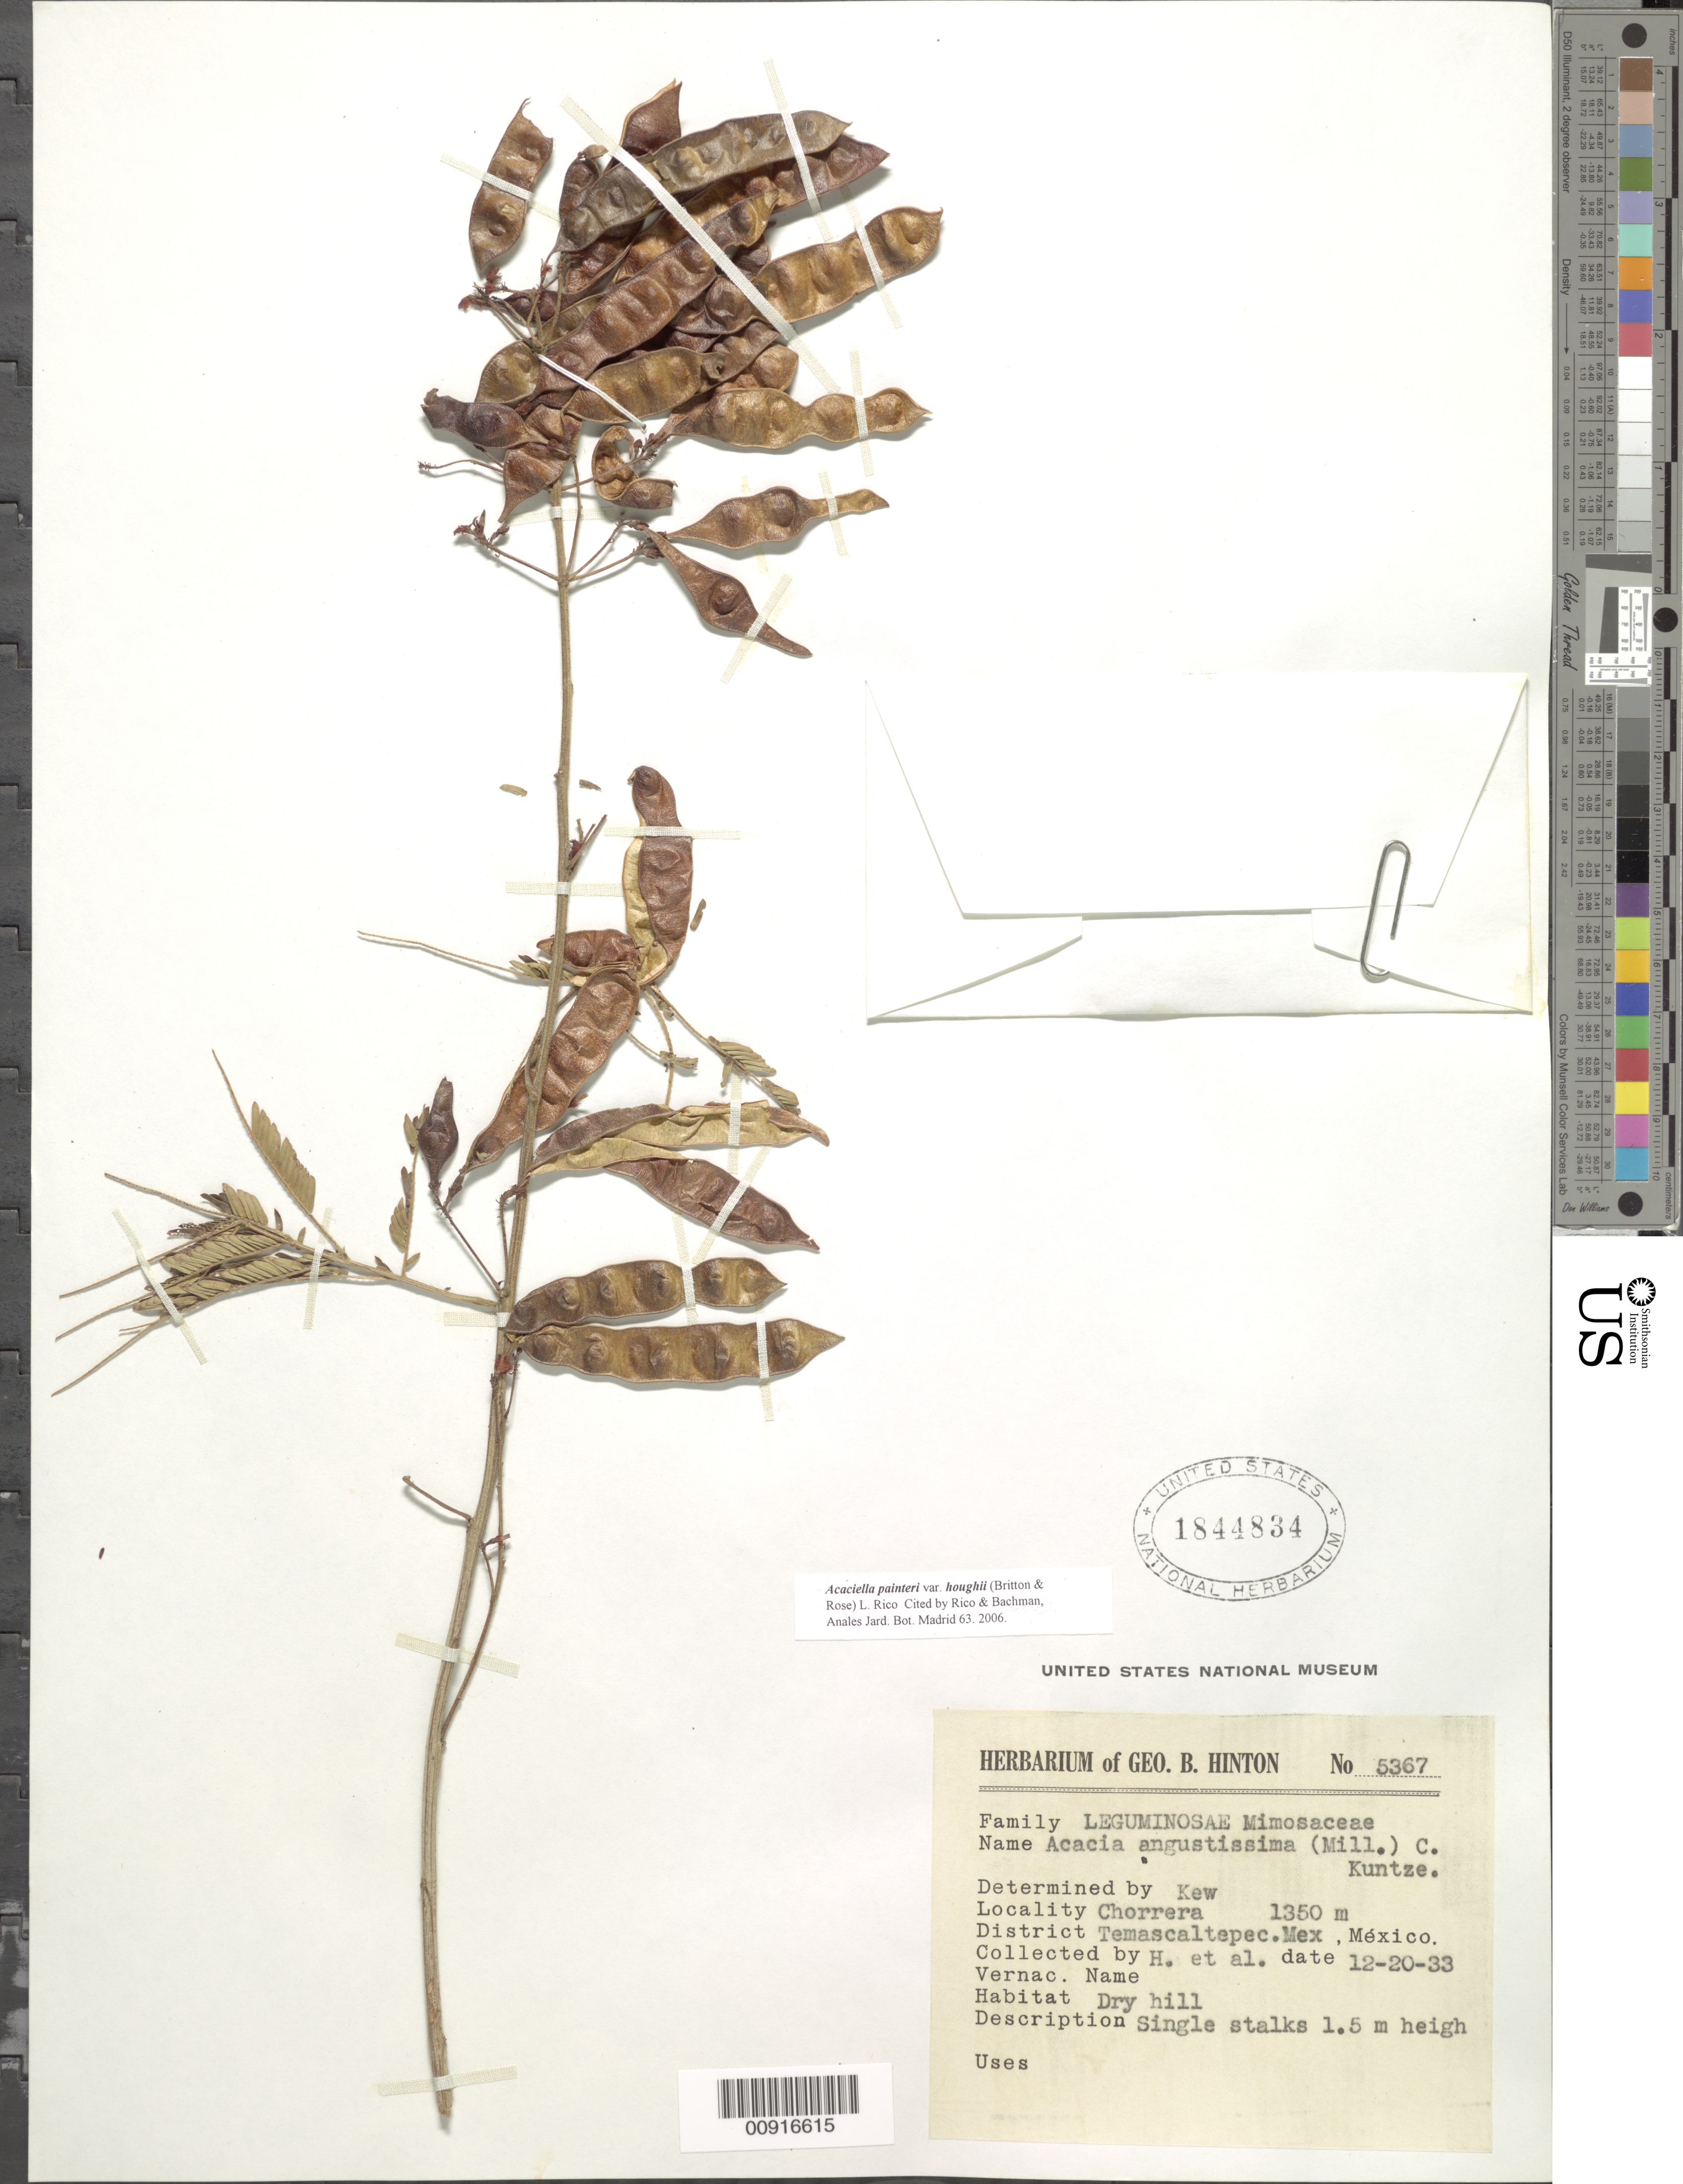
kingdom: Plantae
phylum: Tracheophyta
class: Magnoliopsida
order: Fabales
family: Fabaceae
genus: Acaciella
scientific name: Acaciella painteri var. houghii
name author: (Britton & Rose) L. Rico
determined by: Rico, L.; Bachman, --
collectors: G. B. Hinton & et al.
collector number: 5367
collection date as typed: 20 Dec 1933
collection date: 1933-12-20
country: Mexico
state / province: México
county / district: Temascaltepec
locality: Chorrera, District of Temascaltepec, State of Mexico.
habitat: Dry hill.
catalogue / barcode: US 1844834